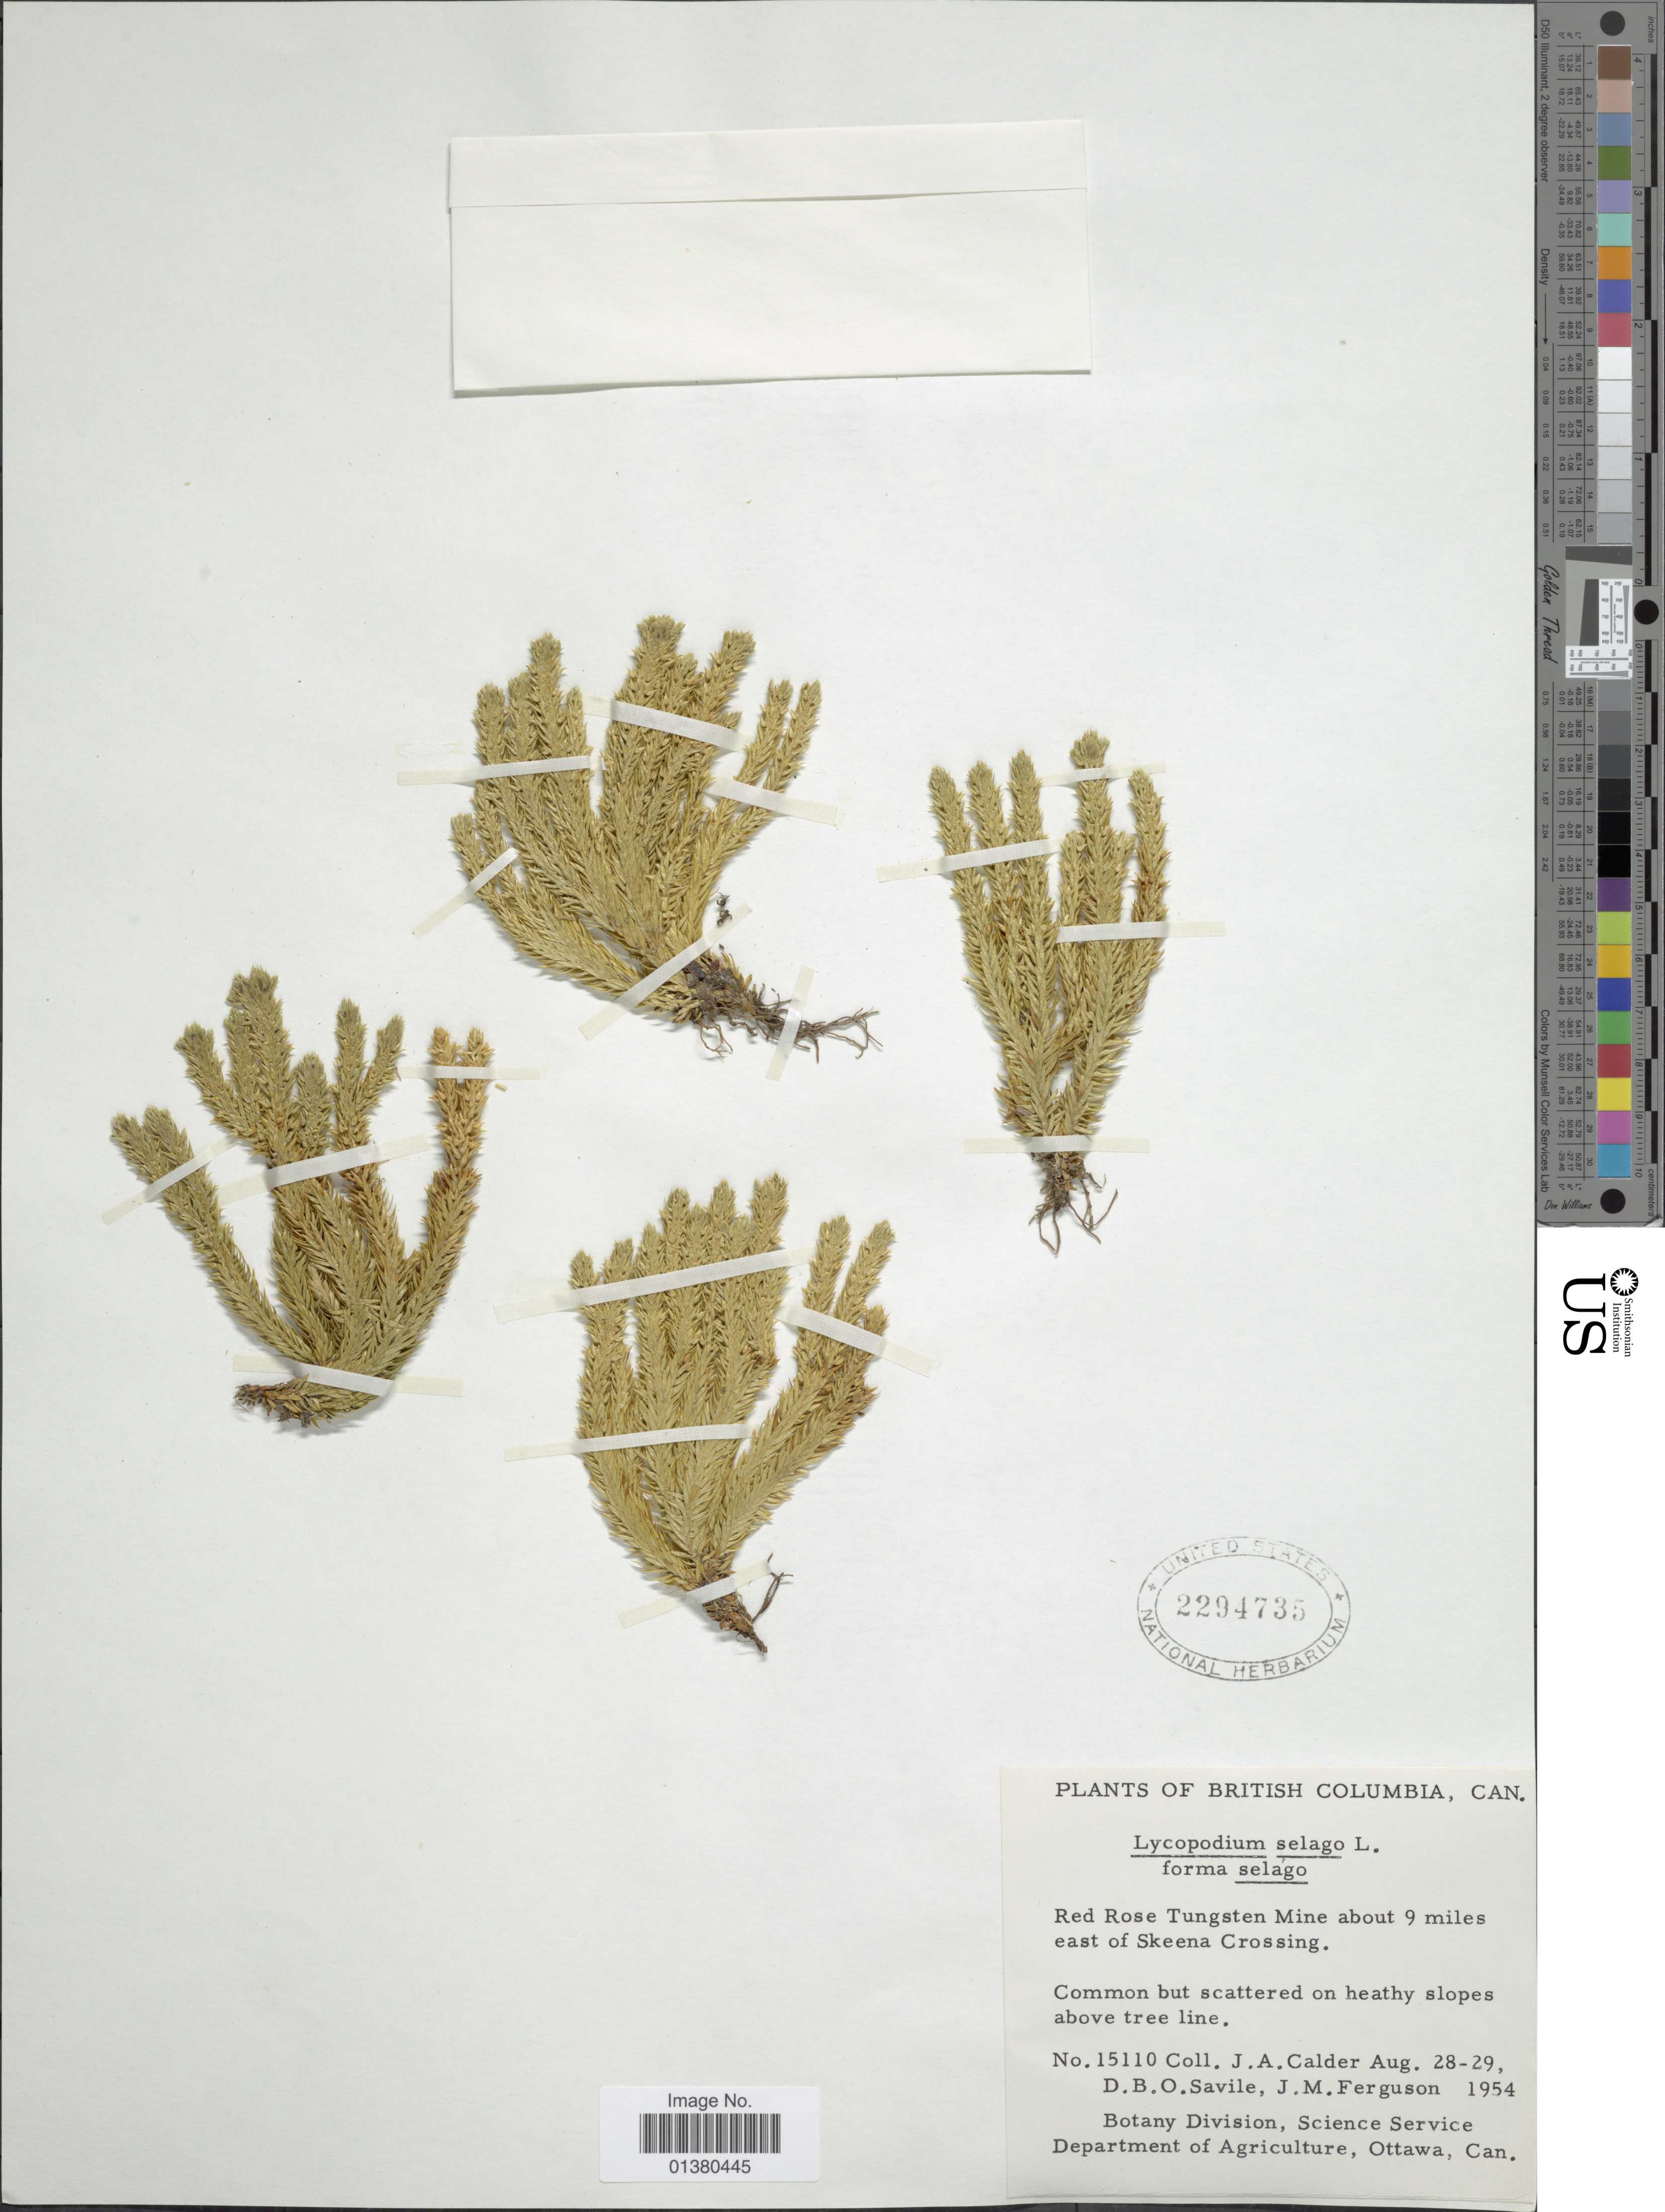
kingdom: Plantae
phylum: Tracheophyta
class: Lycopodiopsida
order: Lycopodiales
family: Lycopodiaceae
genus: Huperzia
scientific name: Huperzia selago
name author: (L.) Bernh. ex Schrank & Mart.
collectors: J. A. Calder, D. Savile & J. M. Ferguson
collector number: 15110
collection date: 1954-08-28/1954-08-29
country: Canada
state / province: British Columbia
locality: Red Rose Tungsten Mine about 9 miles east of Skeena Crossing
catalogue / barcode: US 2294735